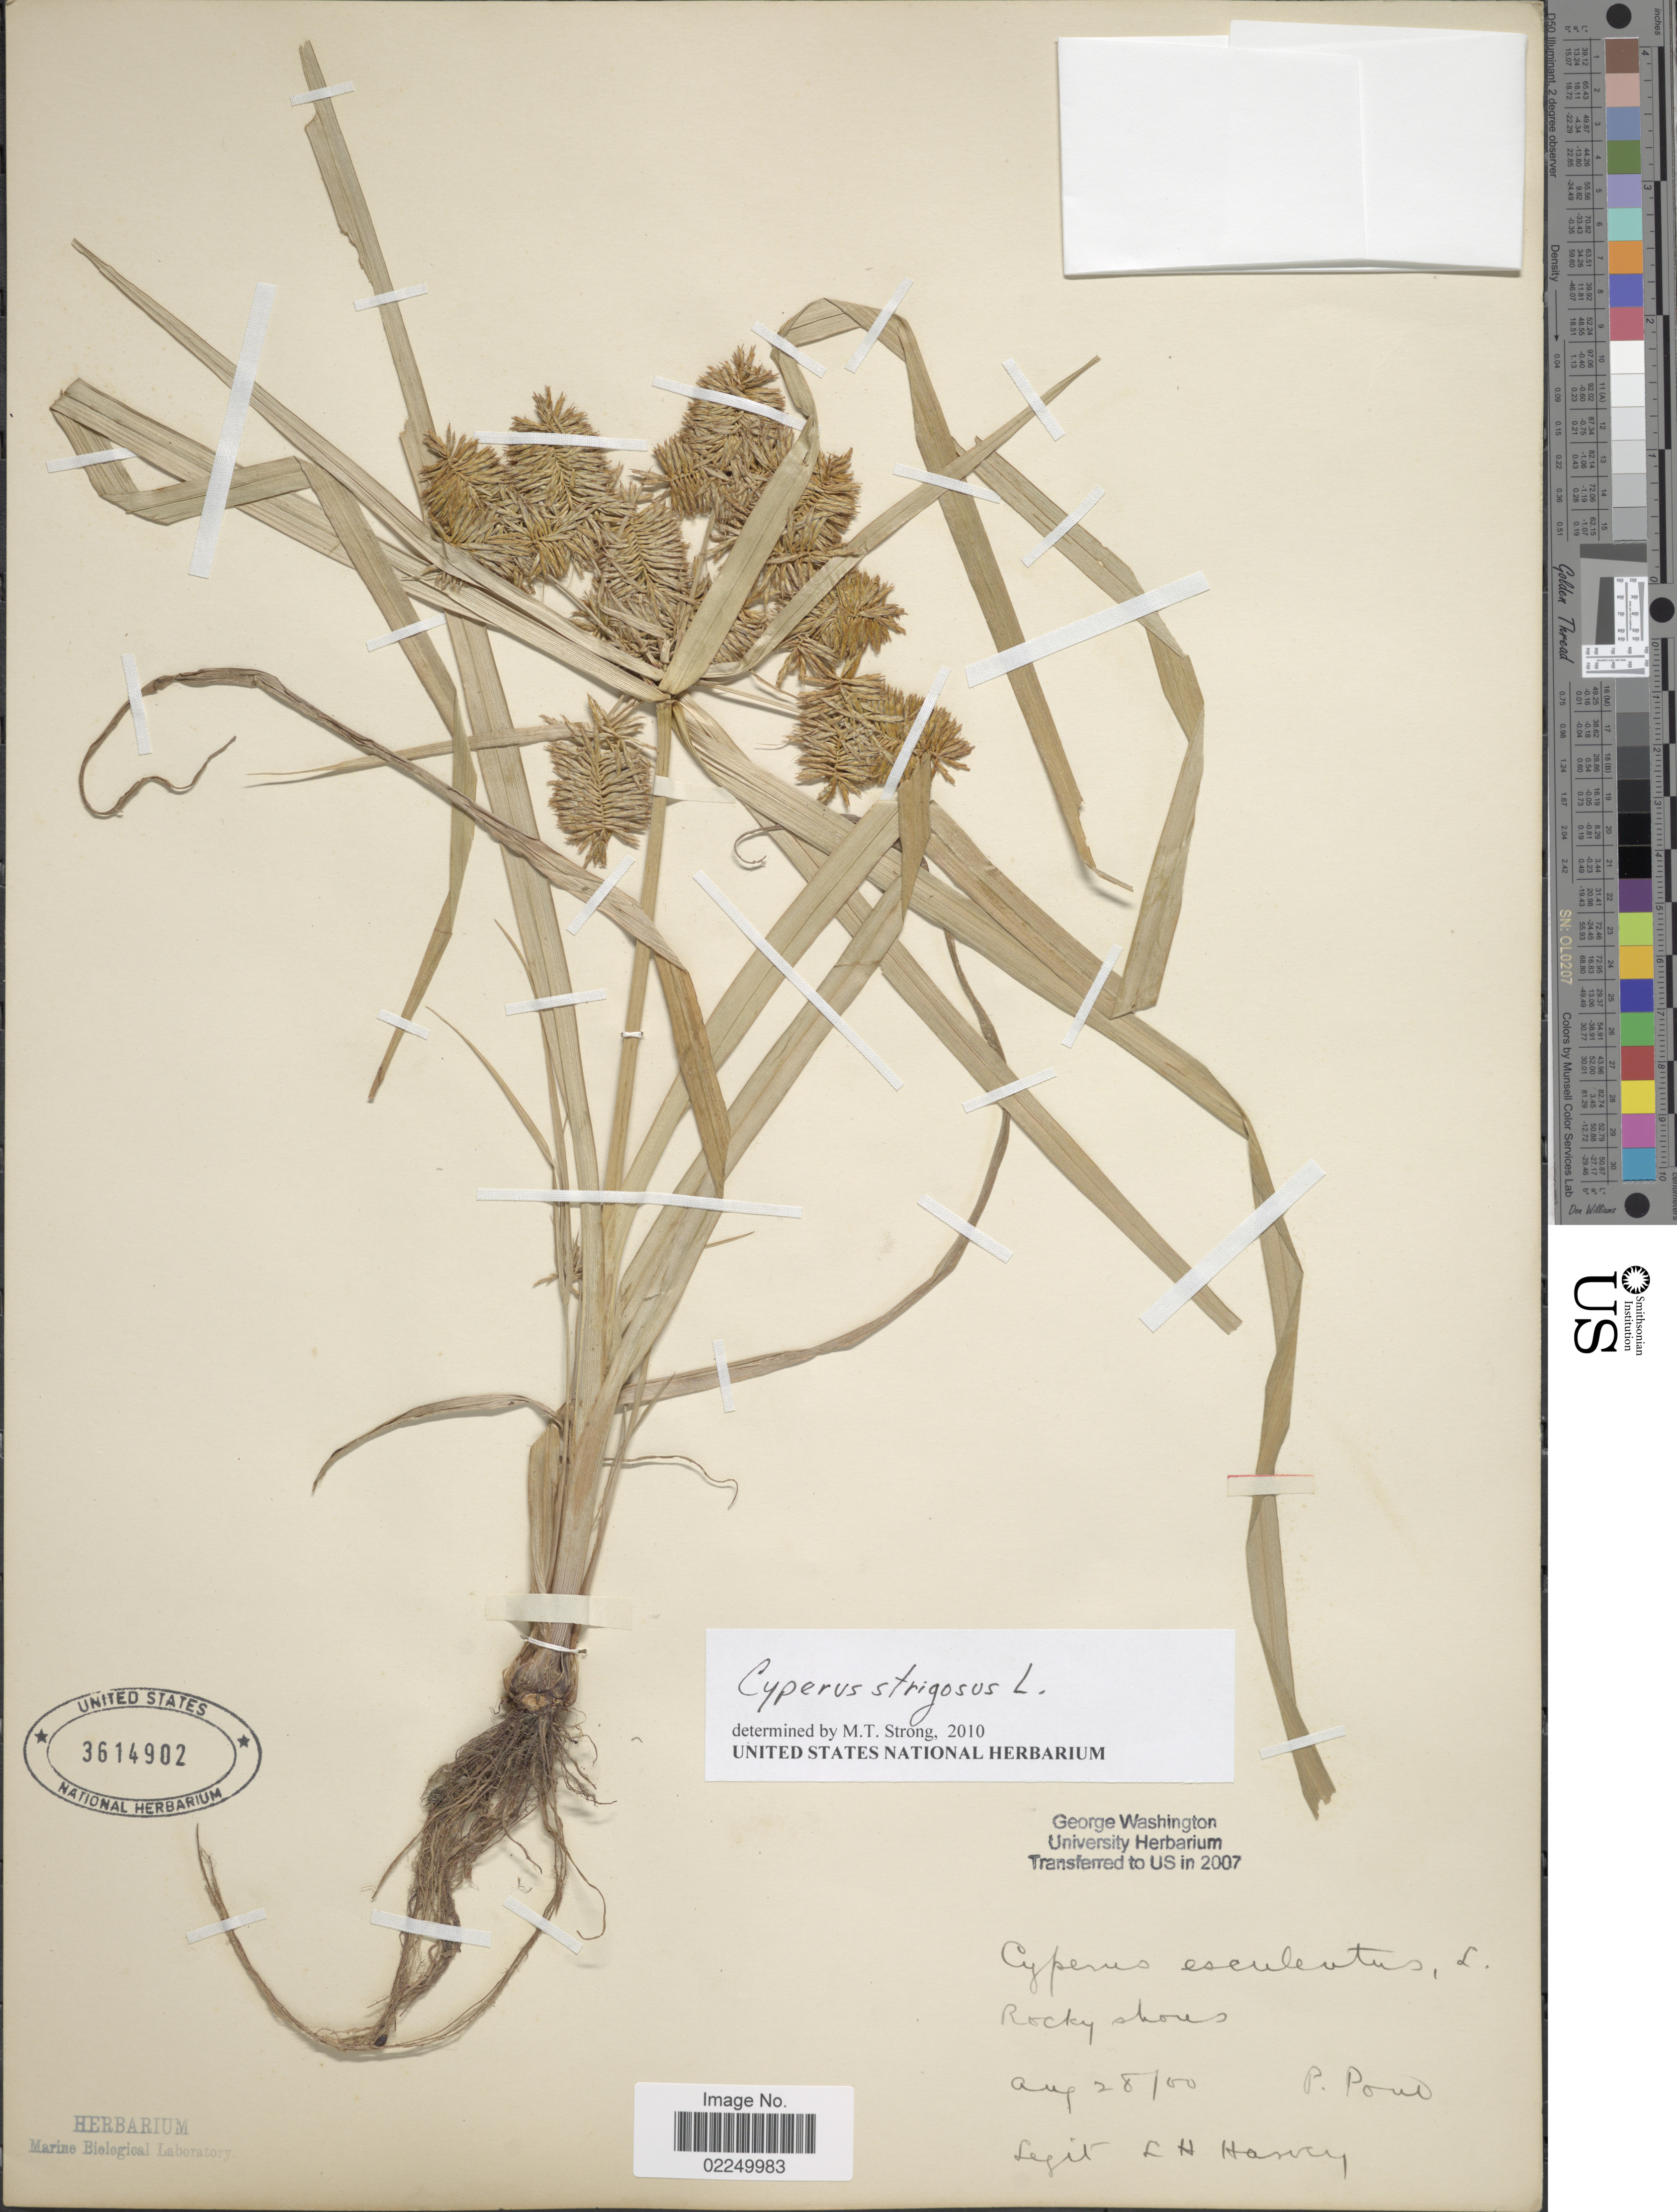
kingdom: Plantae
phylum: Tracheophyta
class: Liliopsida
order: Poales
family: Cyperaceae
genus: Cyperus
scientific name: Cyperus strigosus L.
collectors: L. H. Harvey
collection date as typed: Transcribed d/m/y: 28/8/0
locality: P. Pont, rocky shores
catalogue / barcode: US 3614902